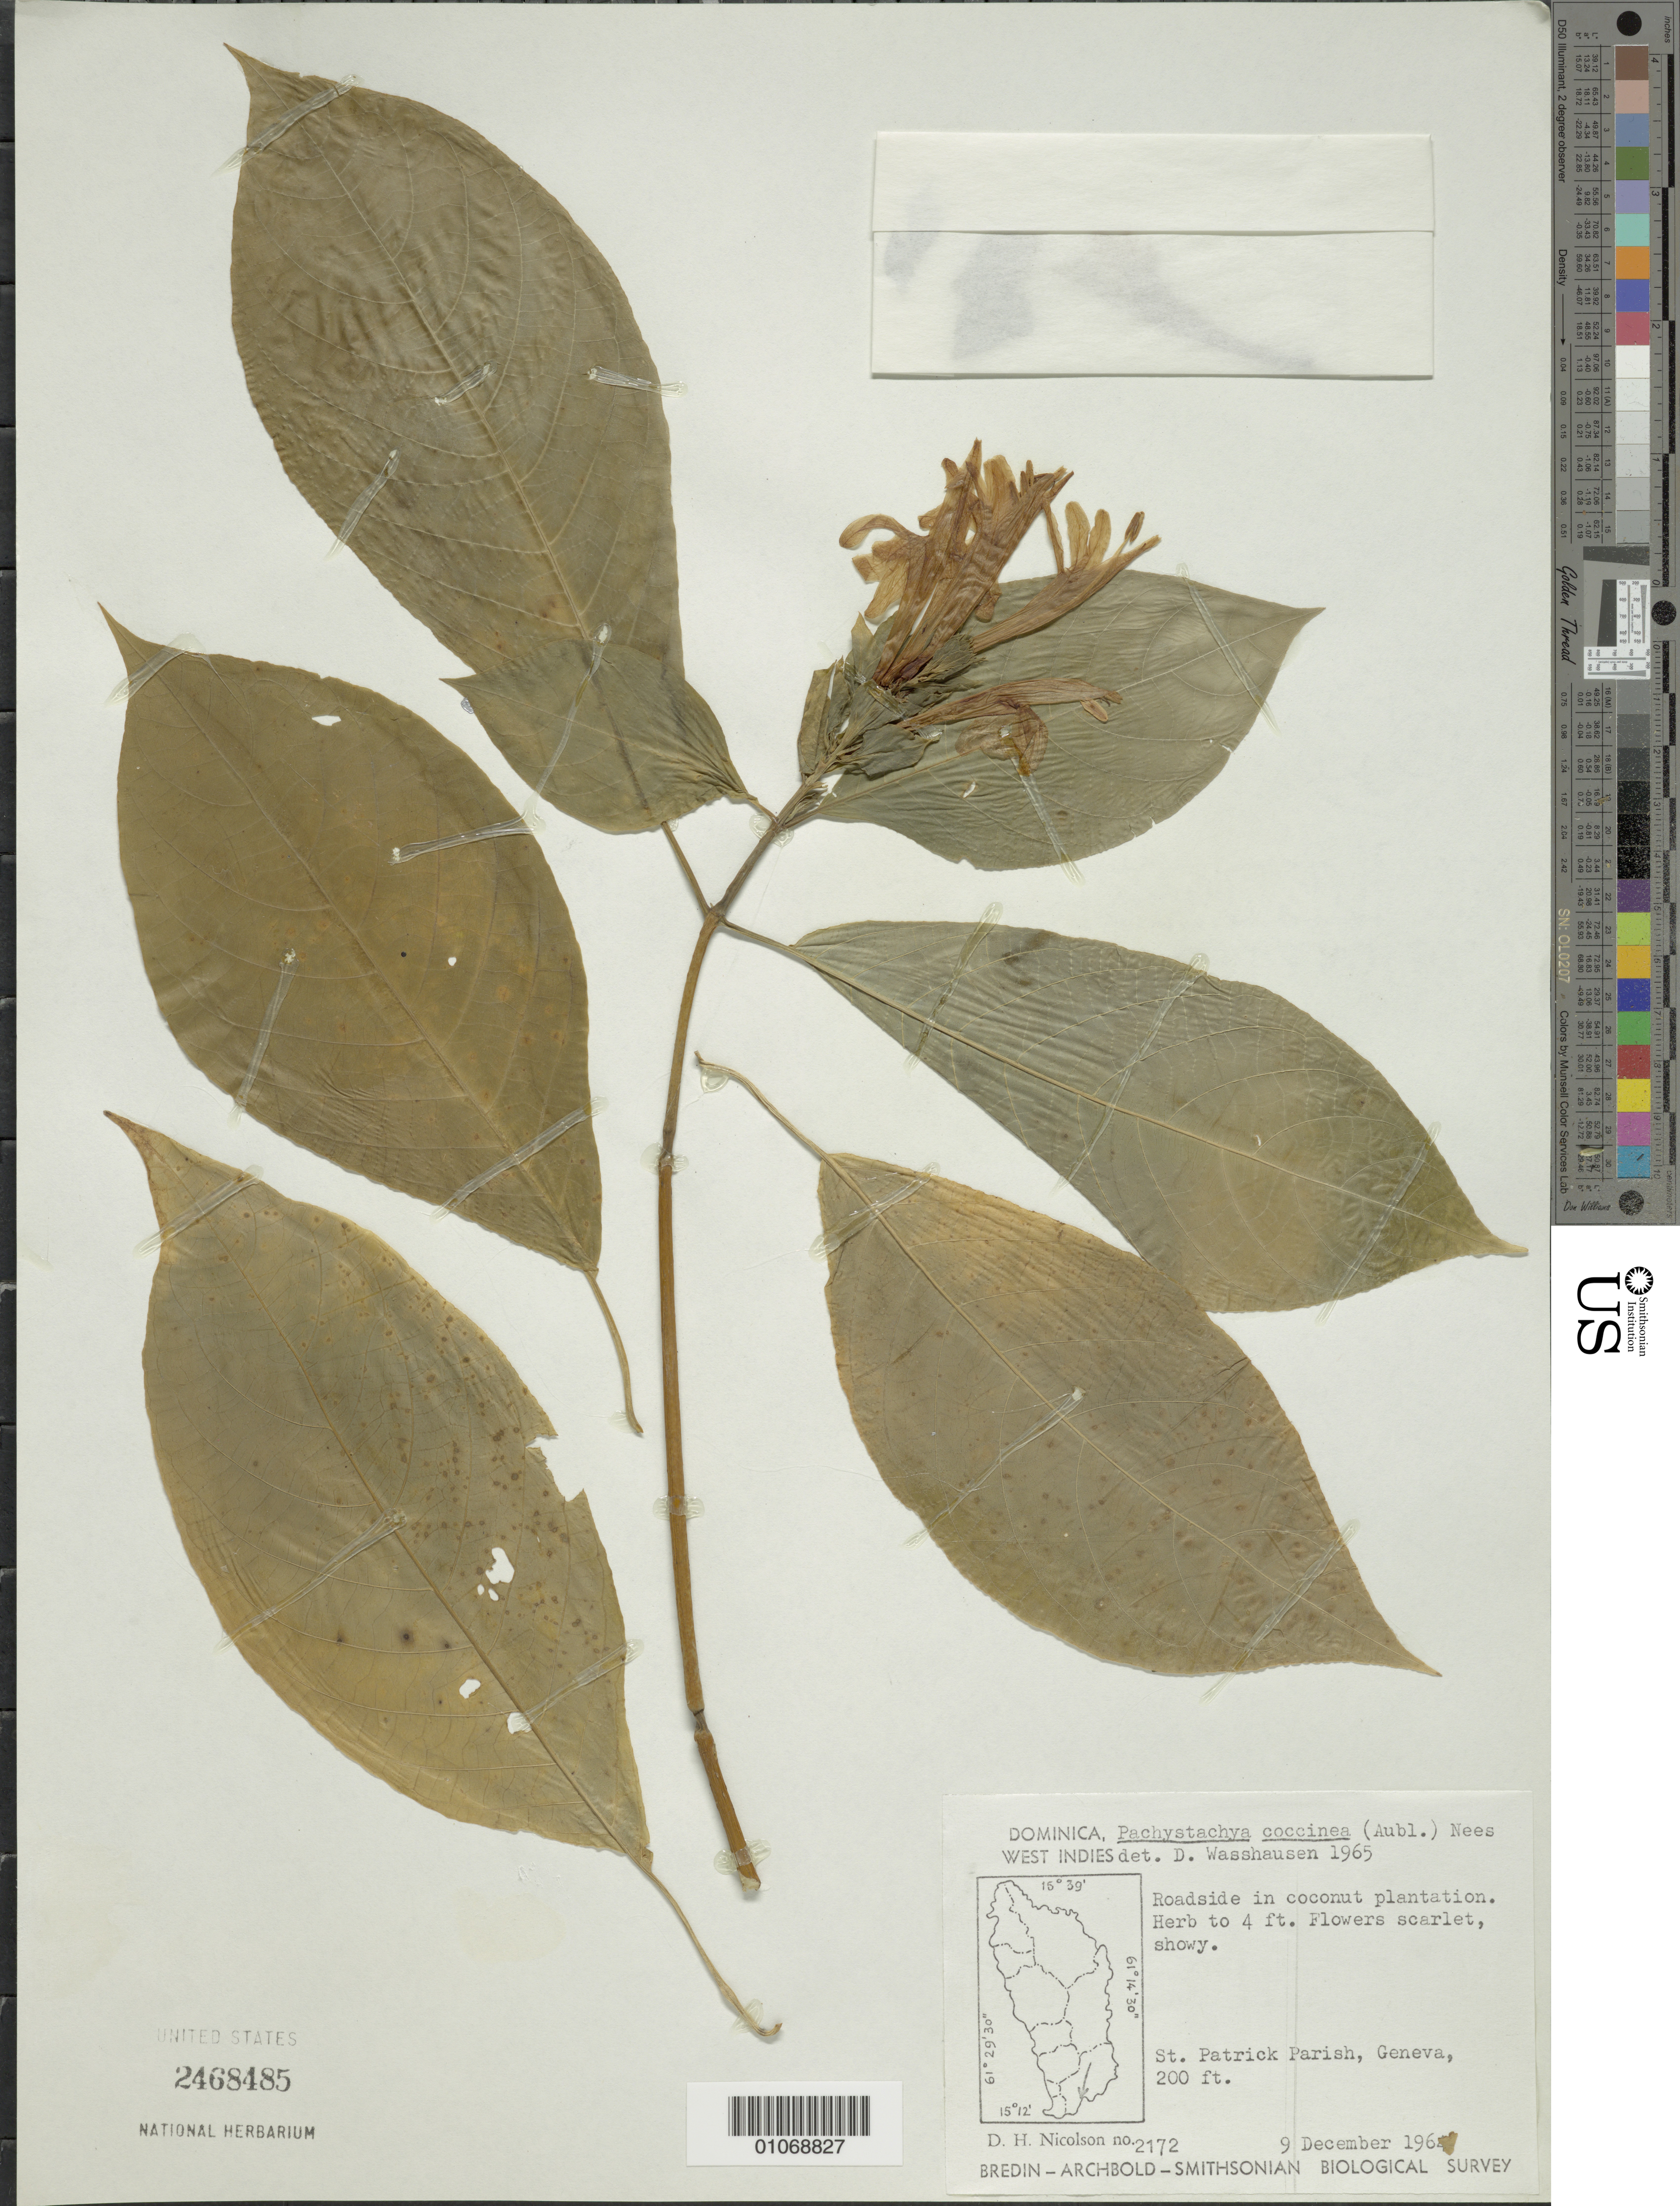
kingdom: Plantae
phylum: Tracheophyta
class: Magnoliopsida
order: Lamiales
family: Acanthaceae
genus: Pachystachys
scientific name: Pachystachys spicata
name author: (Ruiz & Pav.) Wassh.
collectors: D. H. Nicolson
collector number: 2172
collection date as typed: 09 Dec 1964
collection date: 1964-12-09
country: Dominica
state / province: St. Patrick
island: Dominica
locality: Geneva. Roadside in coconut plantation.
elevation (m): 61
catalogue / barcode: US 2468485